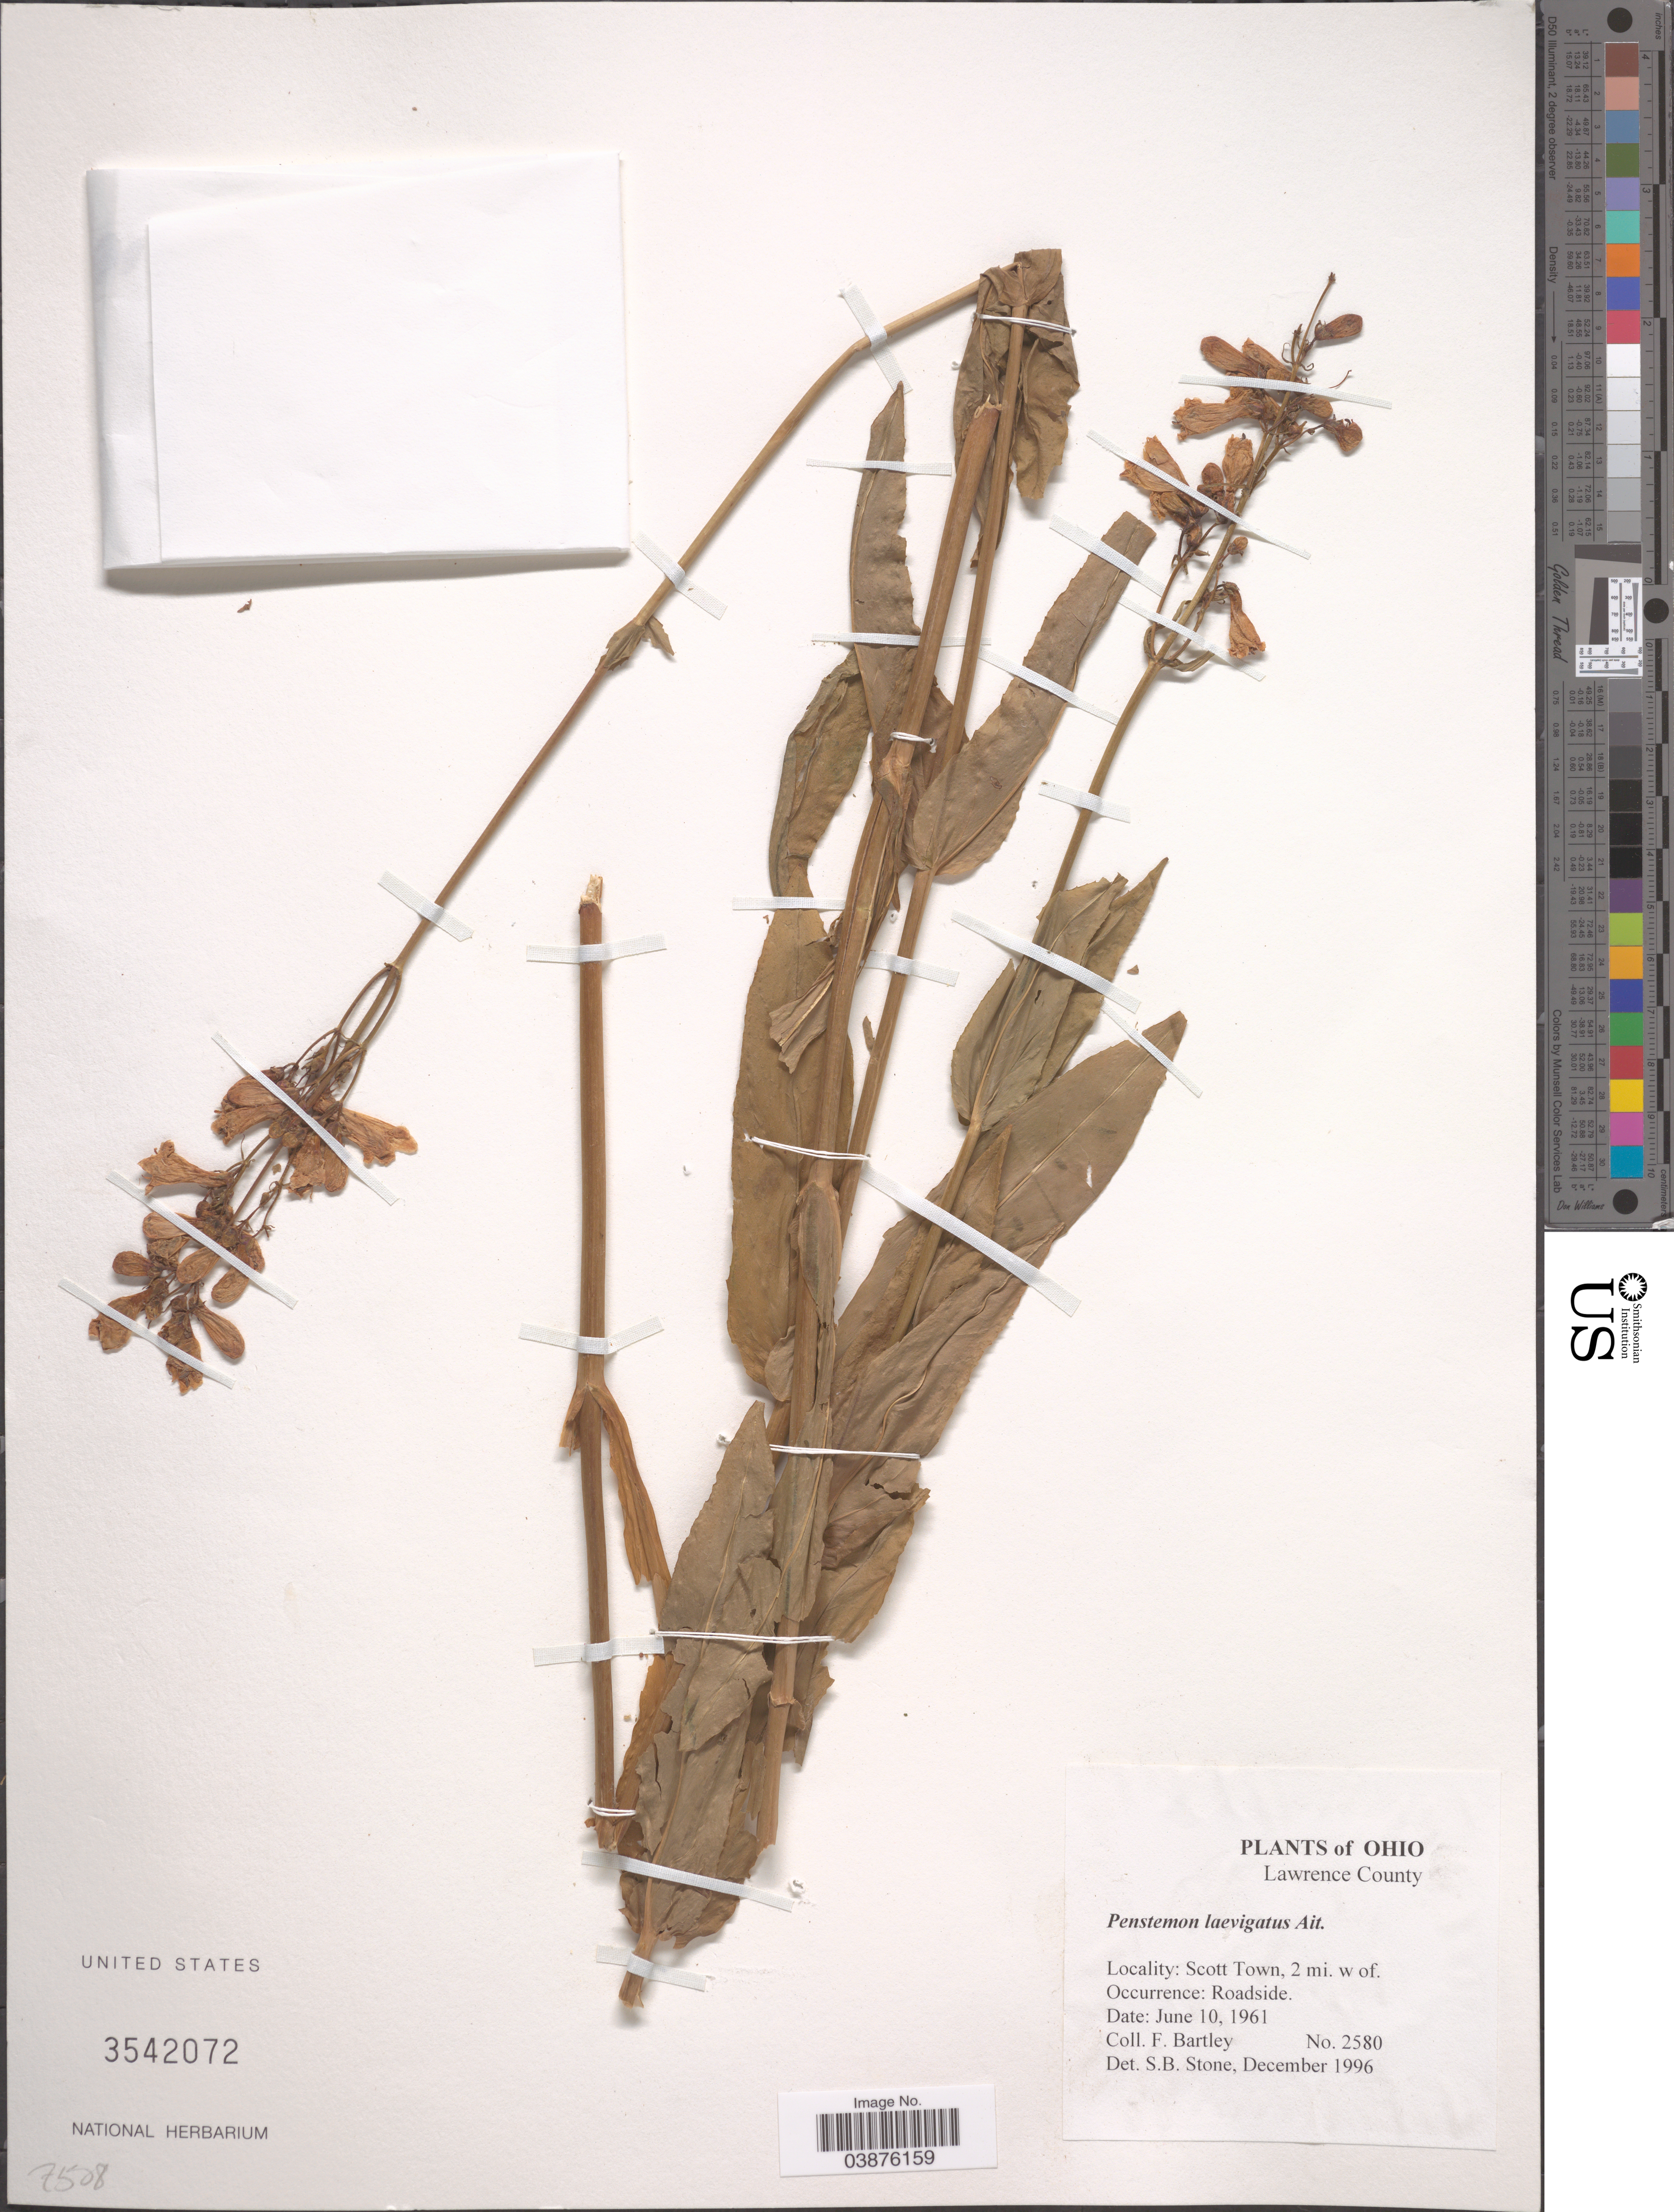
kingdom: Plantae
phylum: Tracheophyta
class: Magnoliopsida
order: Lamiales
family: Plantaginaceae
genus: Penstemon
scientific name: Penstemon laevigatus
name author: Aiton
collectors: F. Bartley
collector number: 2580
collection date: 1961-06-10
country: United States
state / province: Ohio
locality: Lawrence County. Scott Town, 2 mi. w of.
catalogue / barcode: US 3542072